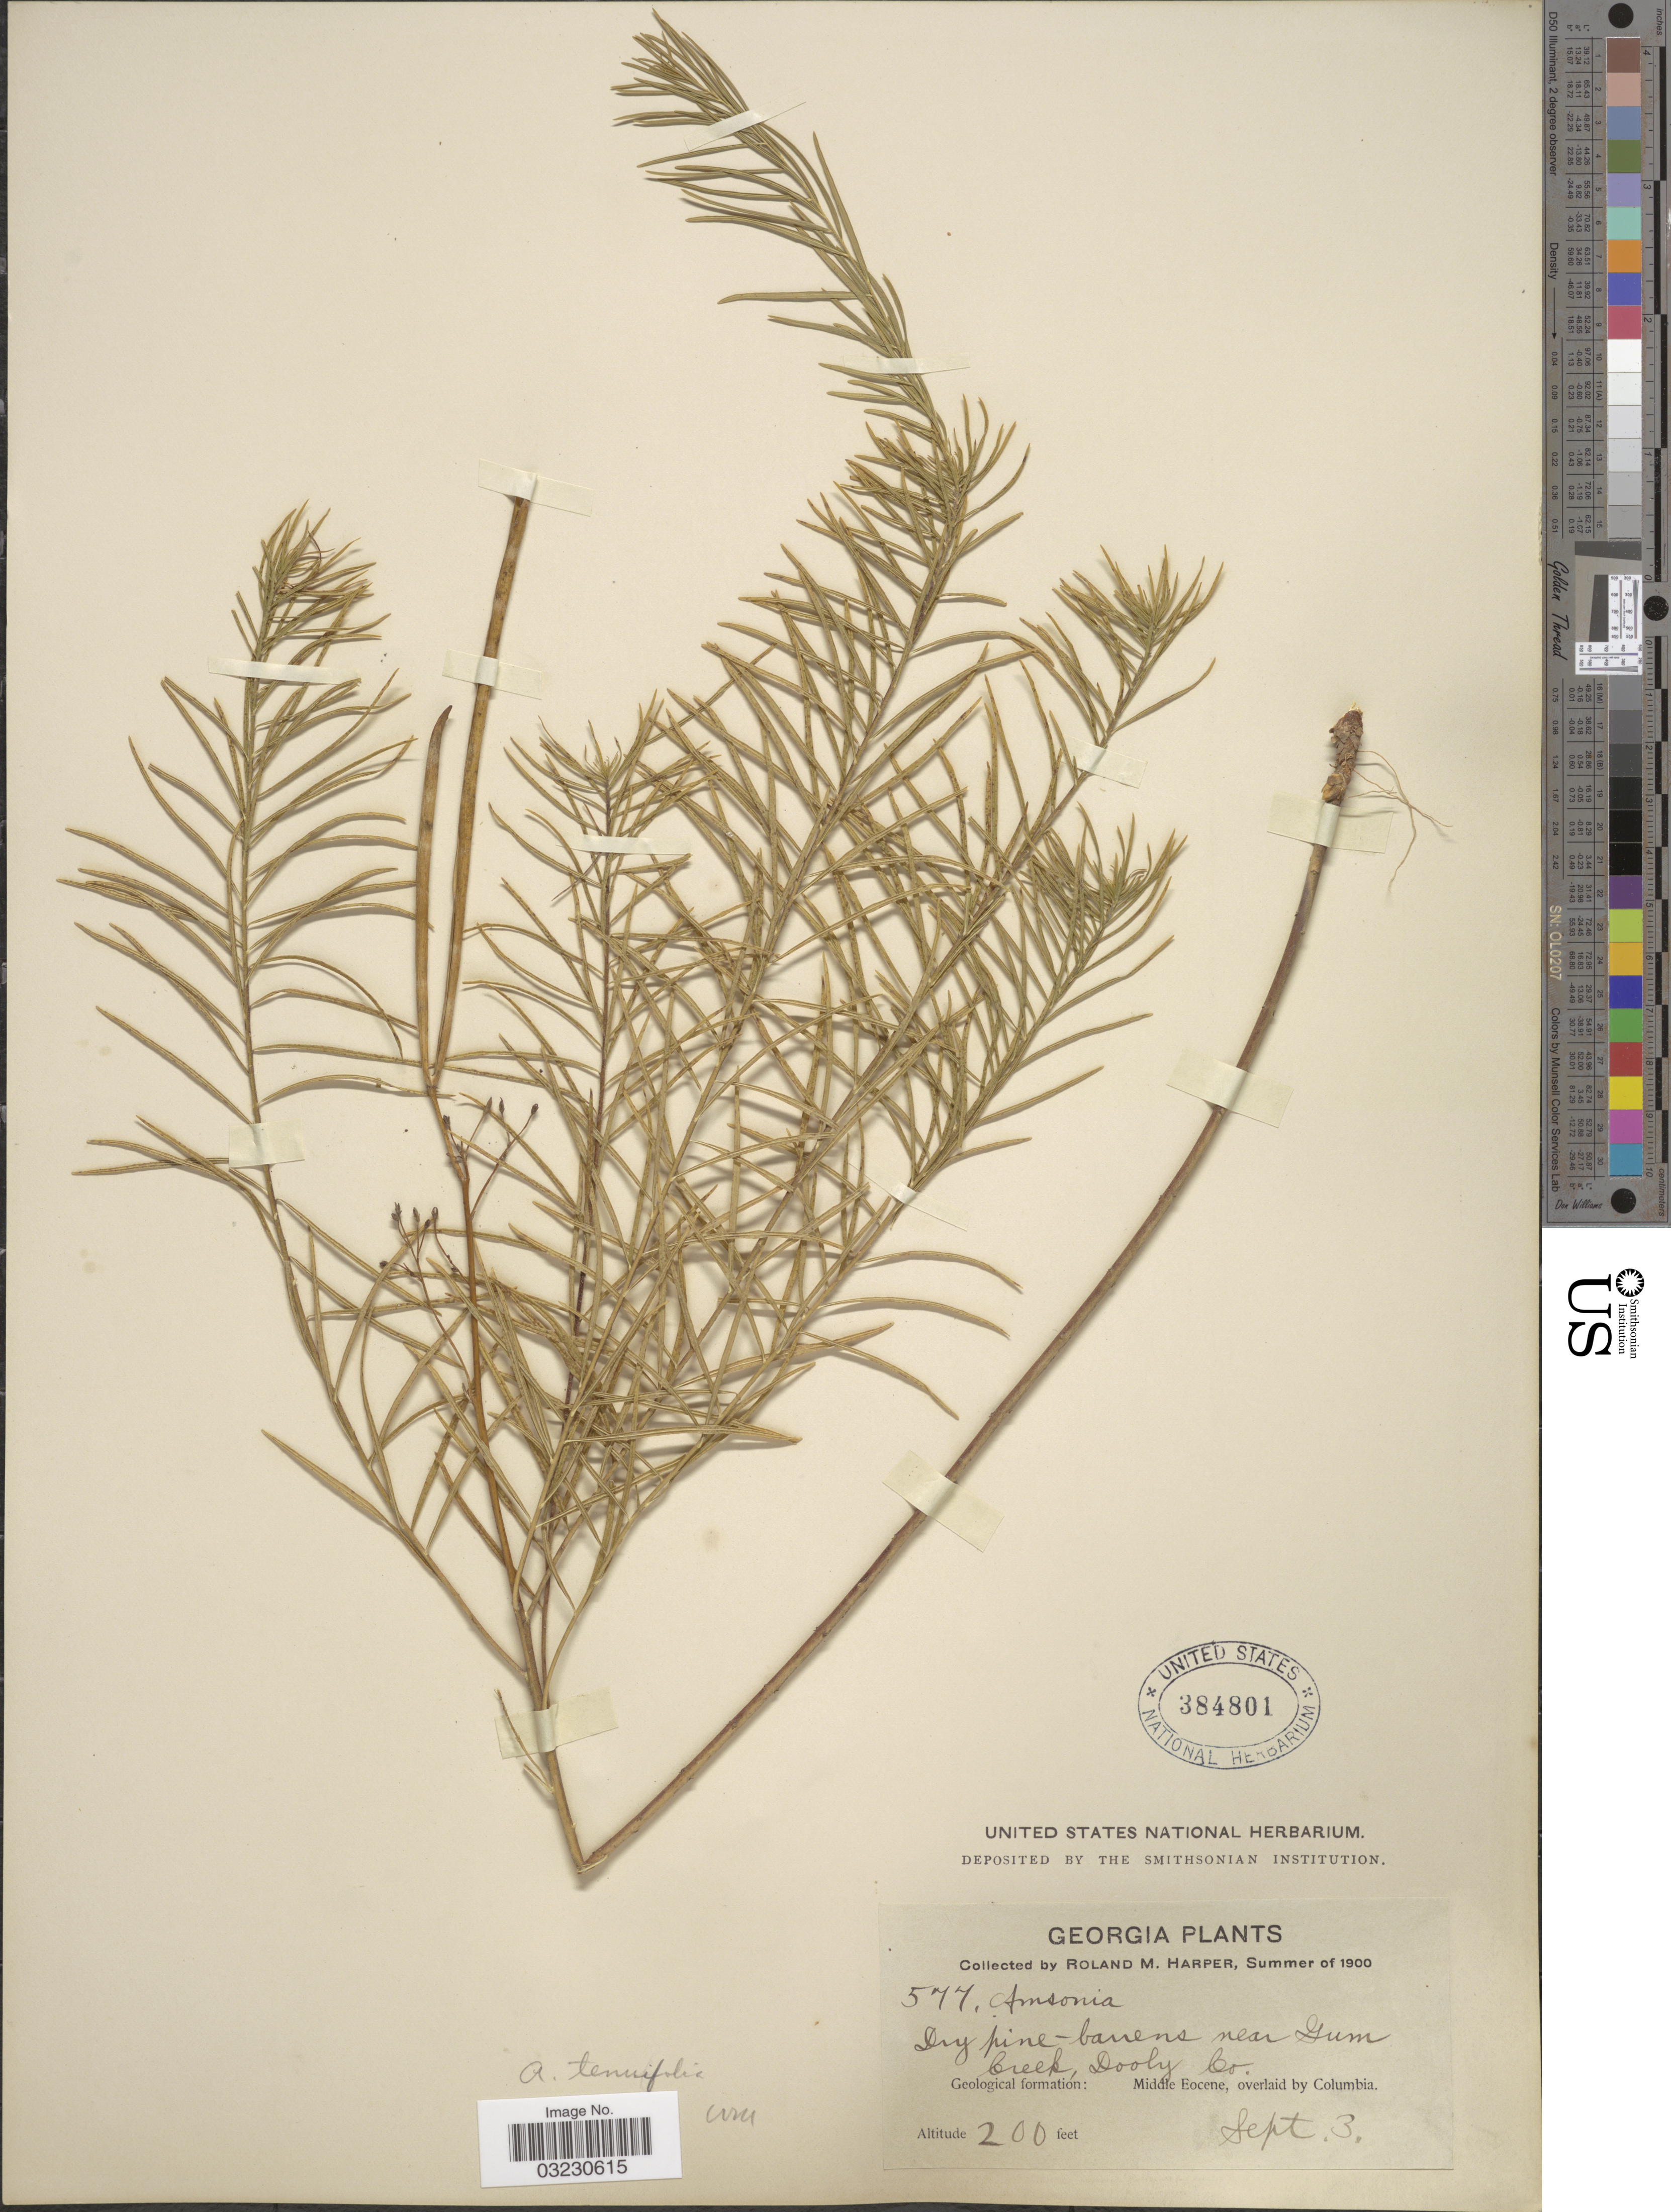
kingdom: Plantae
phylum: Tracheophyta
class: Magnoliopsida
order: Gentianales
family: Apocynaceae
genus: Amsonia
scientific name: Amsonia tenuifolia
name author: (Raf.) R.A. Harper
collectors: R. M. Harper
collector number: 577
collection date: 1900-09-03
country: United States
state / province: Georgia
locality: Creek, Dooly Co.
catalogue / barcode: US 384801